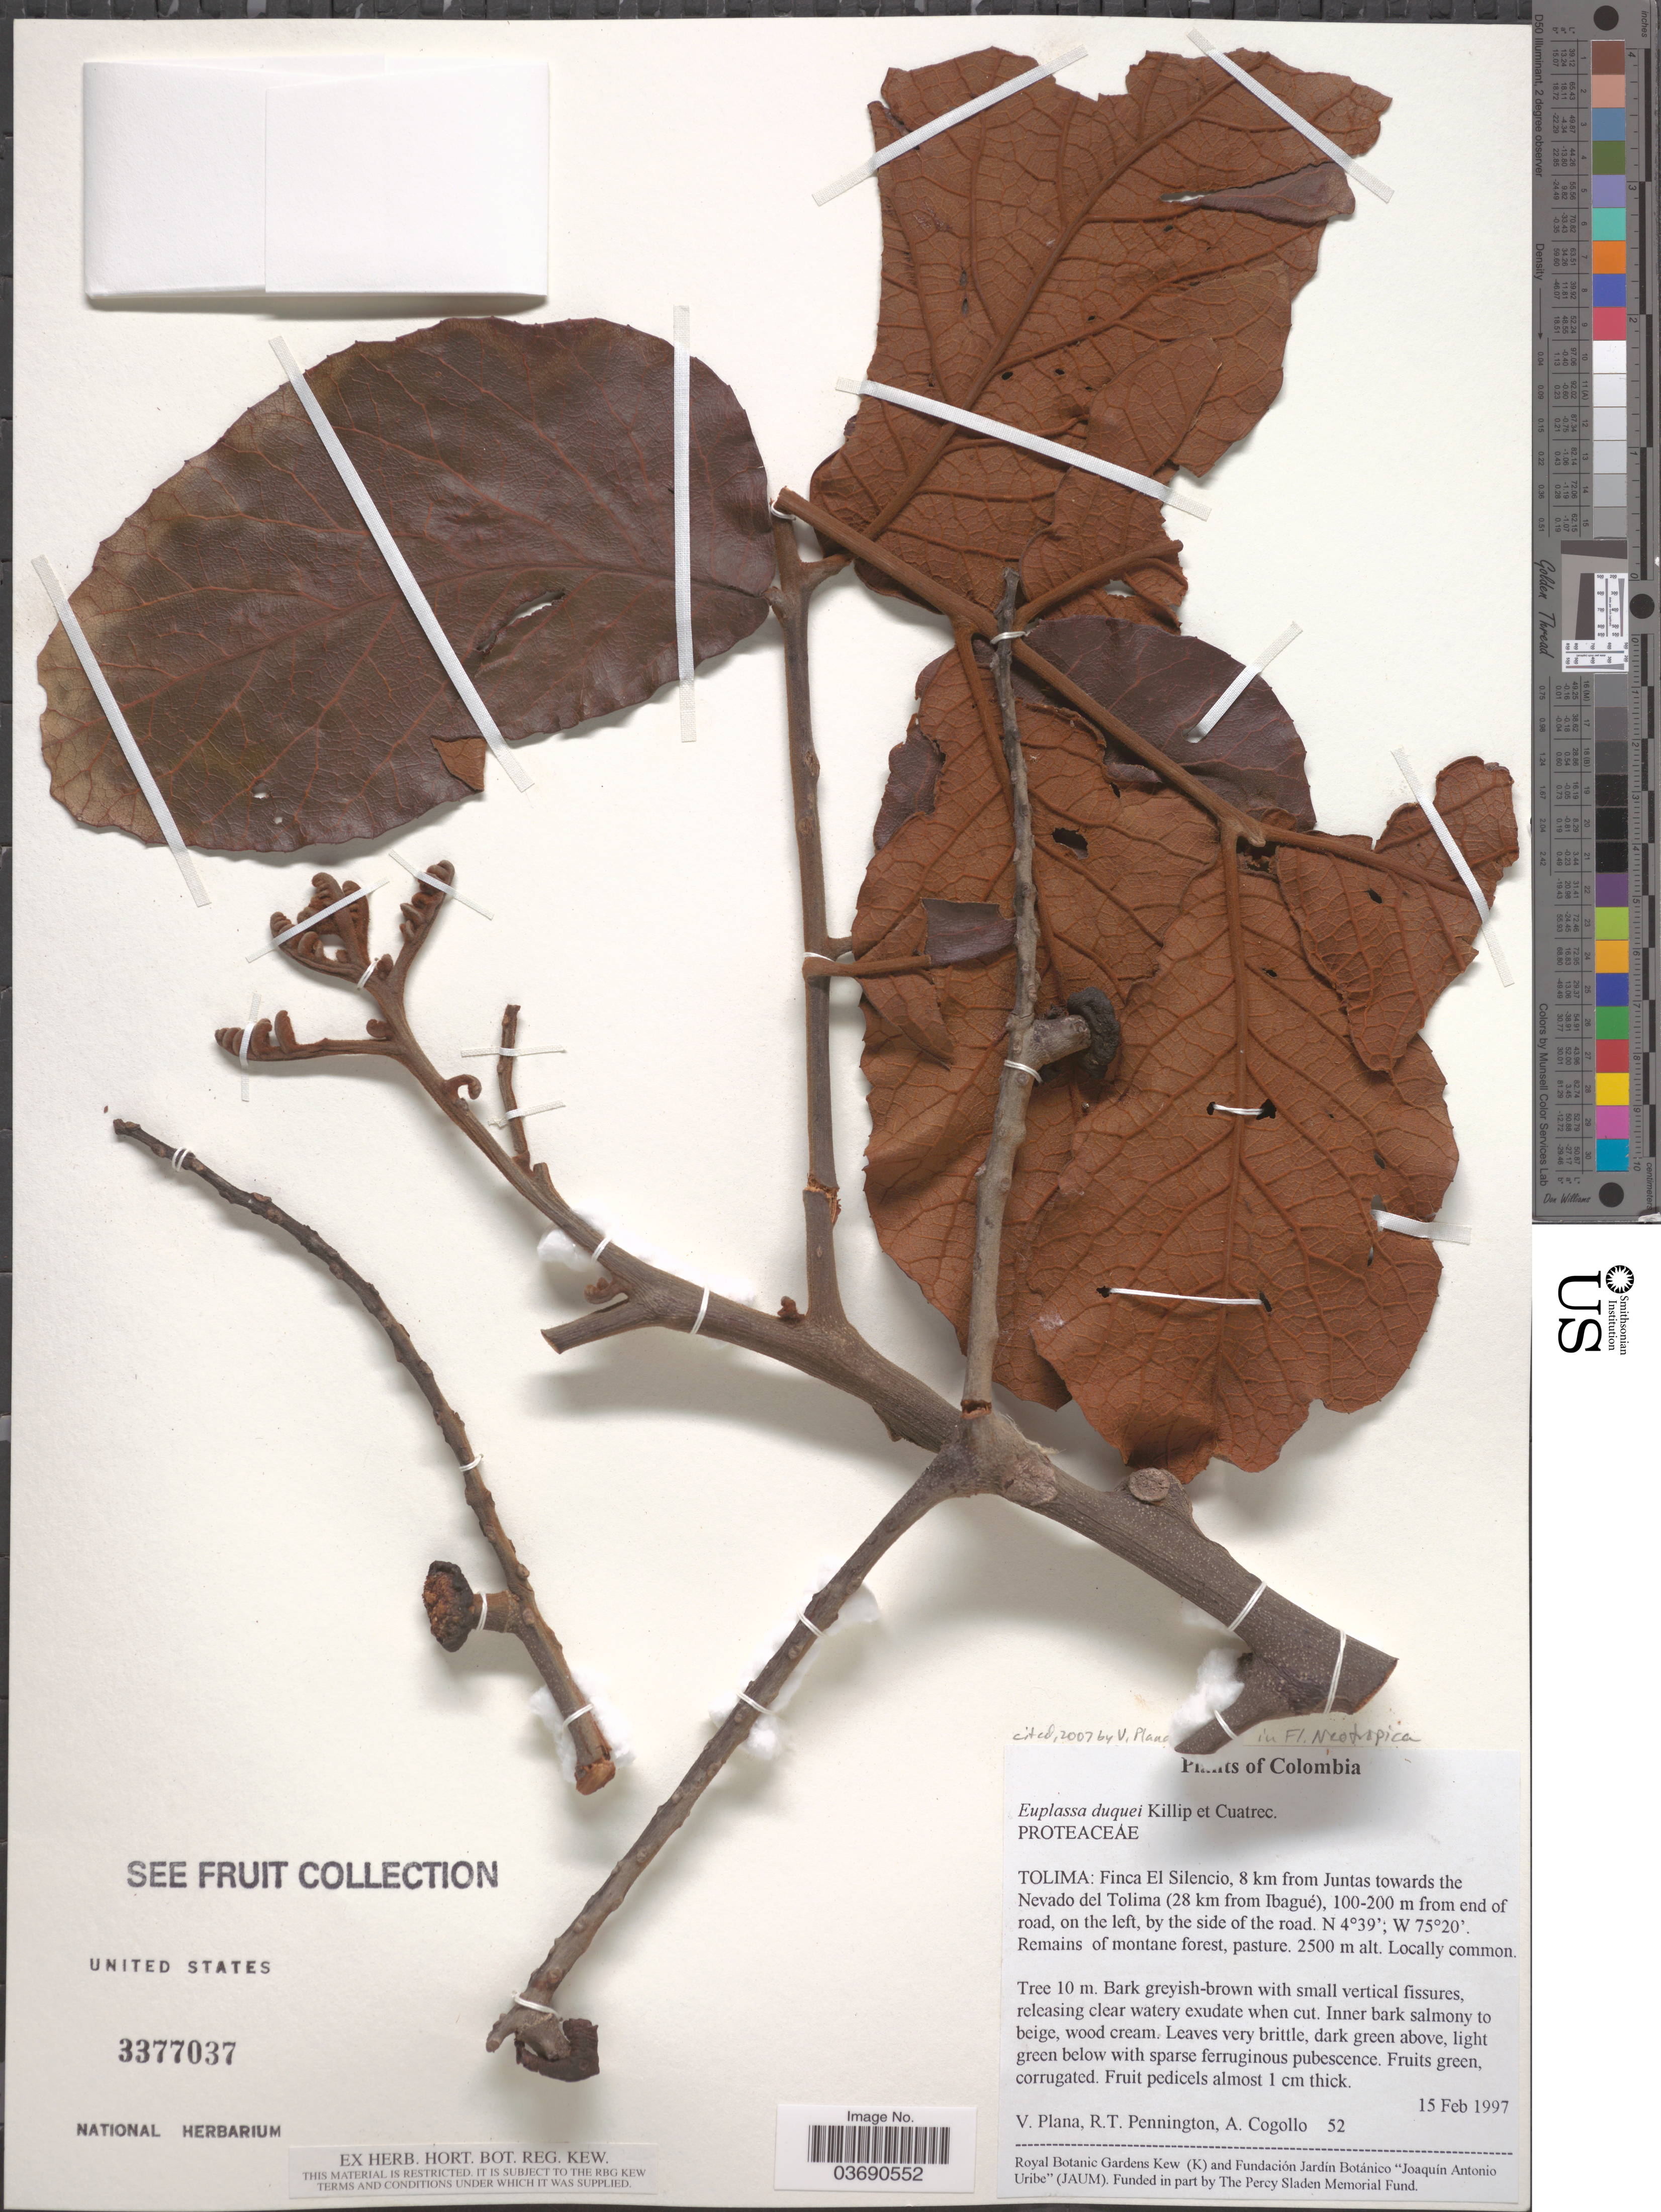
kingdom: Plantae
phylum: Tracheophyta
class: Magnoliopsida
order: Proteales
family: Proteaceae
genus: Euplassa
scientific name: Euplassa duquei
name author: Killip & Cuatrec.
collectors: V. Plana, R. T. Pennington & A. Cogollo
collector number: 52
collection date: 1997-02-15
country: Colombia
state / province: Tolima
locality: Finca el Silenciofrom Juntas towards the Nevado del Tolima (28 km from Ibagué).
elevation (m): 100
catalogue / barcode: US 3377037